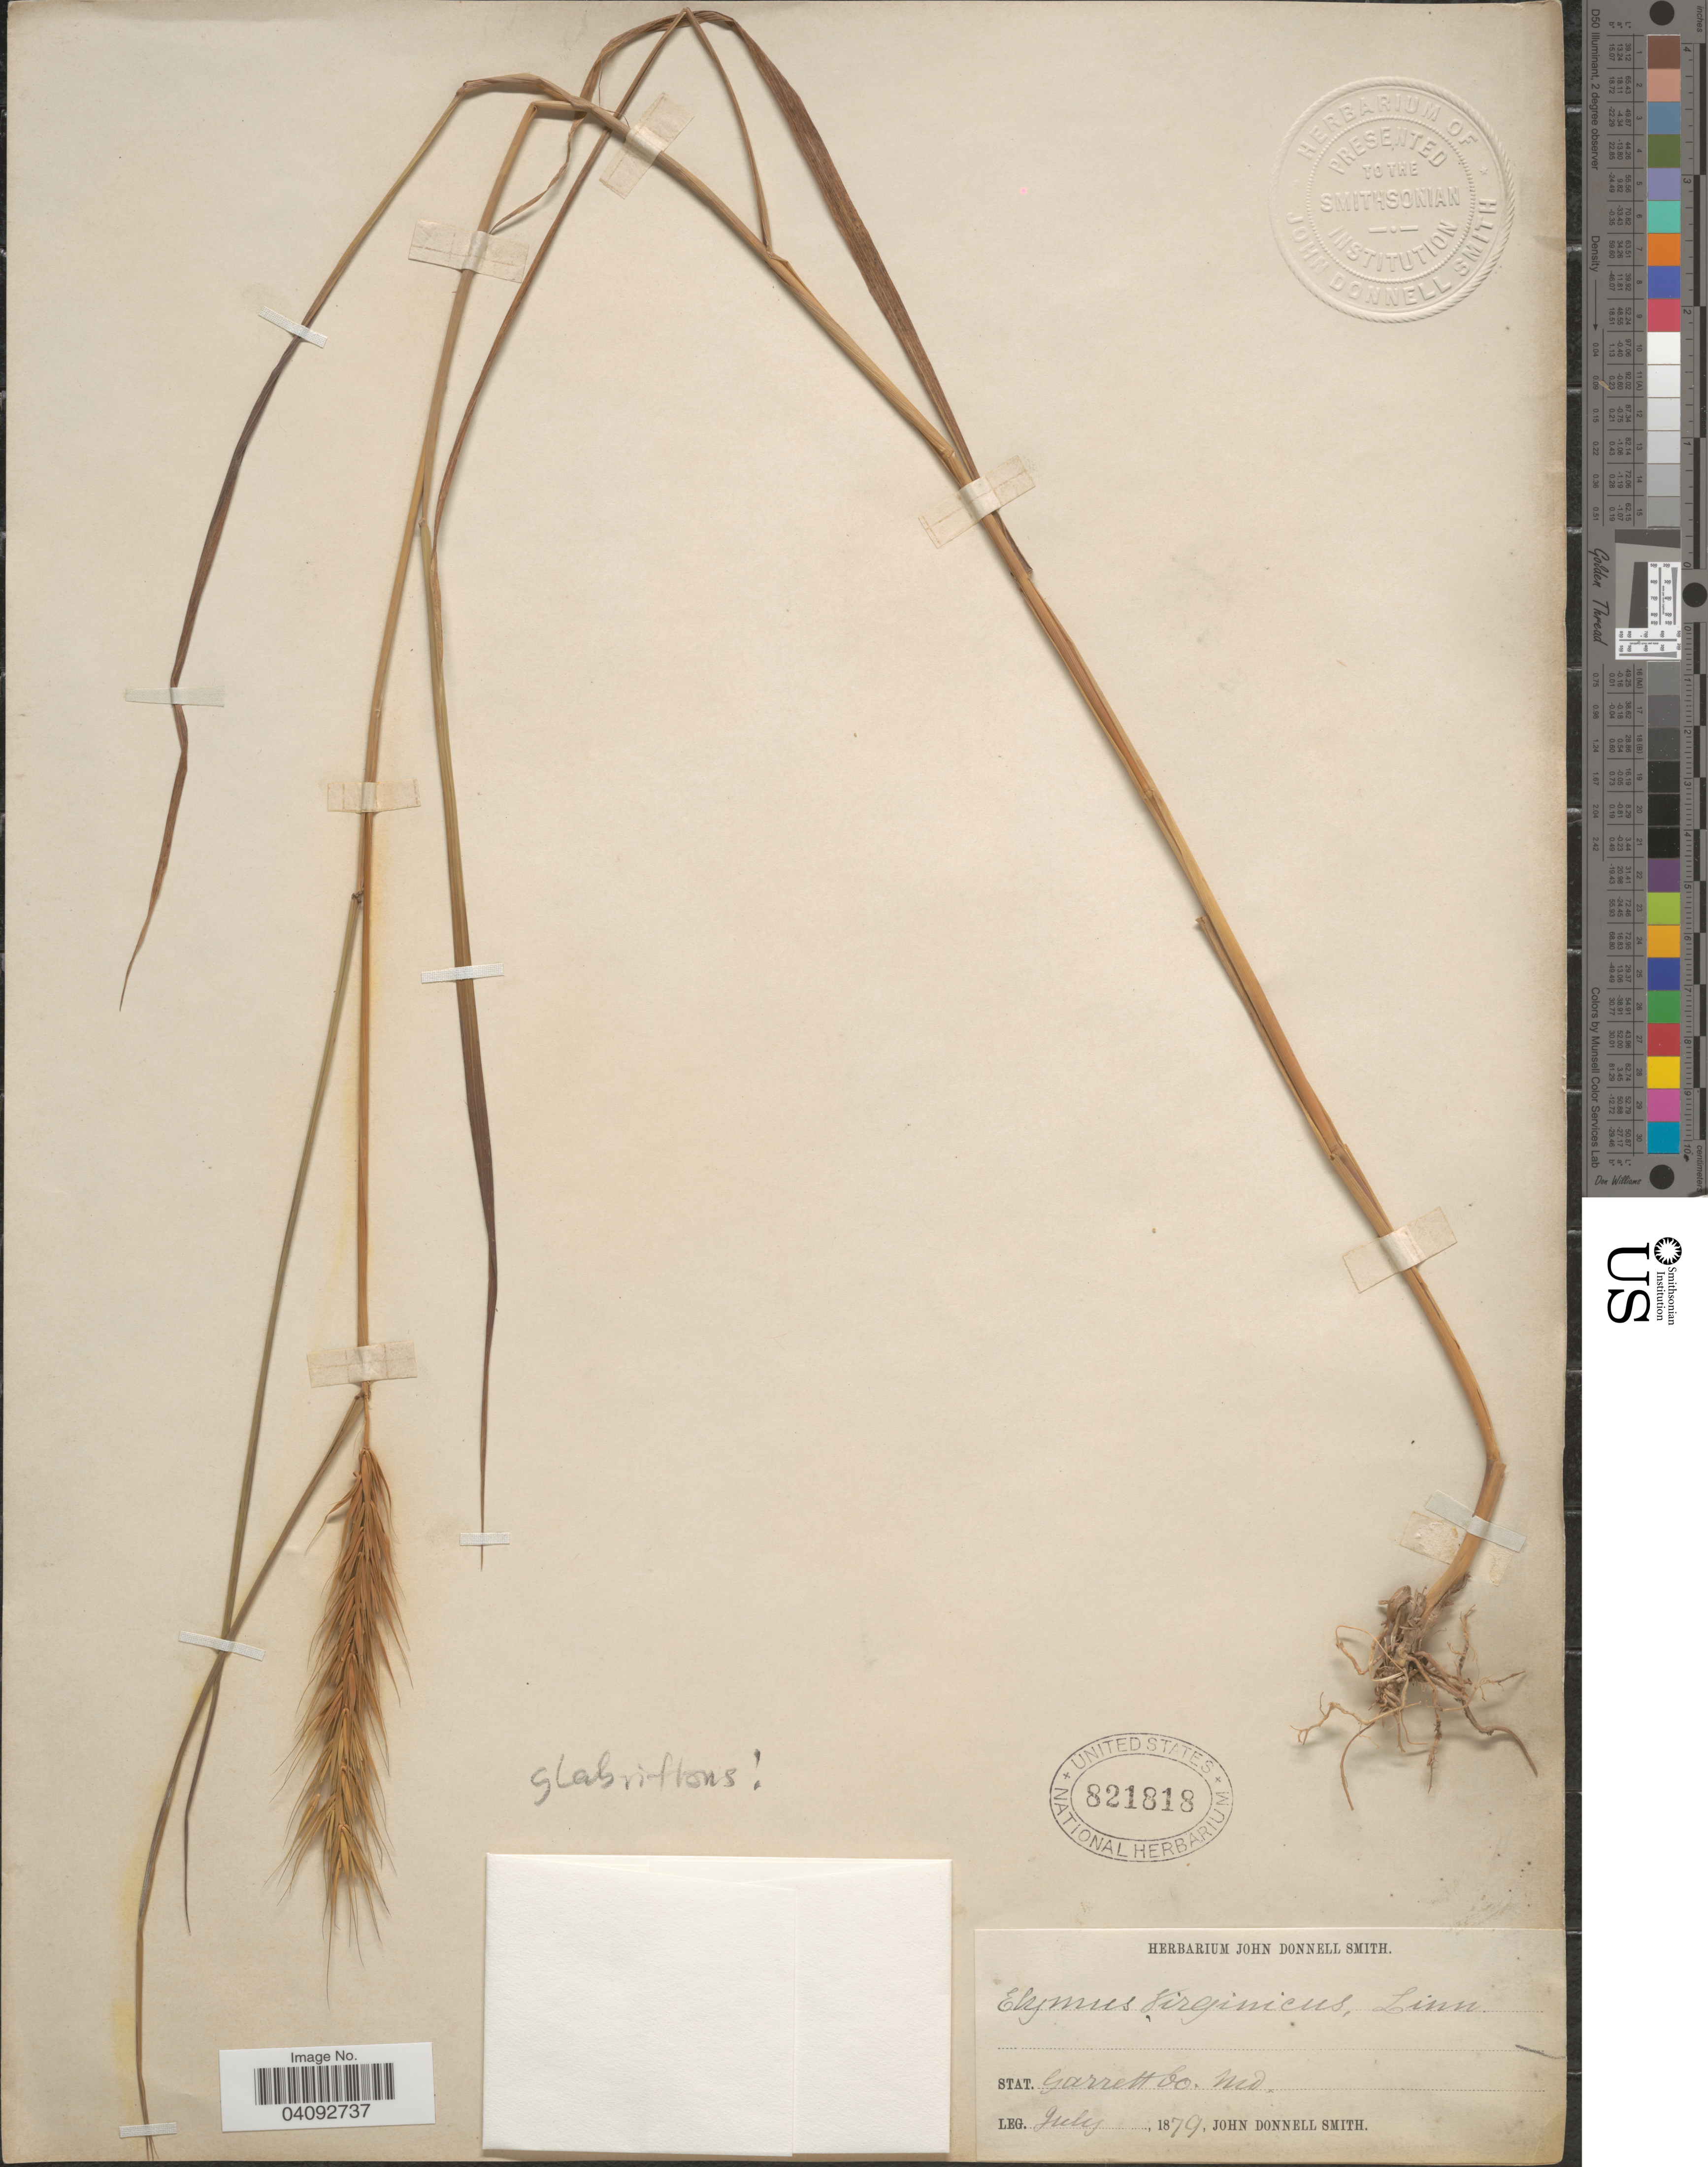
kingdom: Plantae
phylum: Tracheophyta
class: Liliopsida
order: Poales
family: Poaceae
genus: Elymus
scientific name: Elymus glabriflorus var. glabriflorus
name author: (Vasey ex L.H. Dewey) Scribn. & C.R. Ball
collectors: J. Donnell Smith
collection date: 1879-07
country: United States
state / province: Maryland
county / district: Garrett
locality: Garrett Co.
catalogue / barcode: US 821818